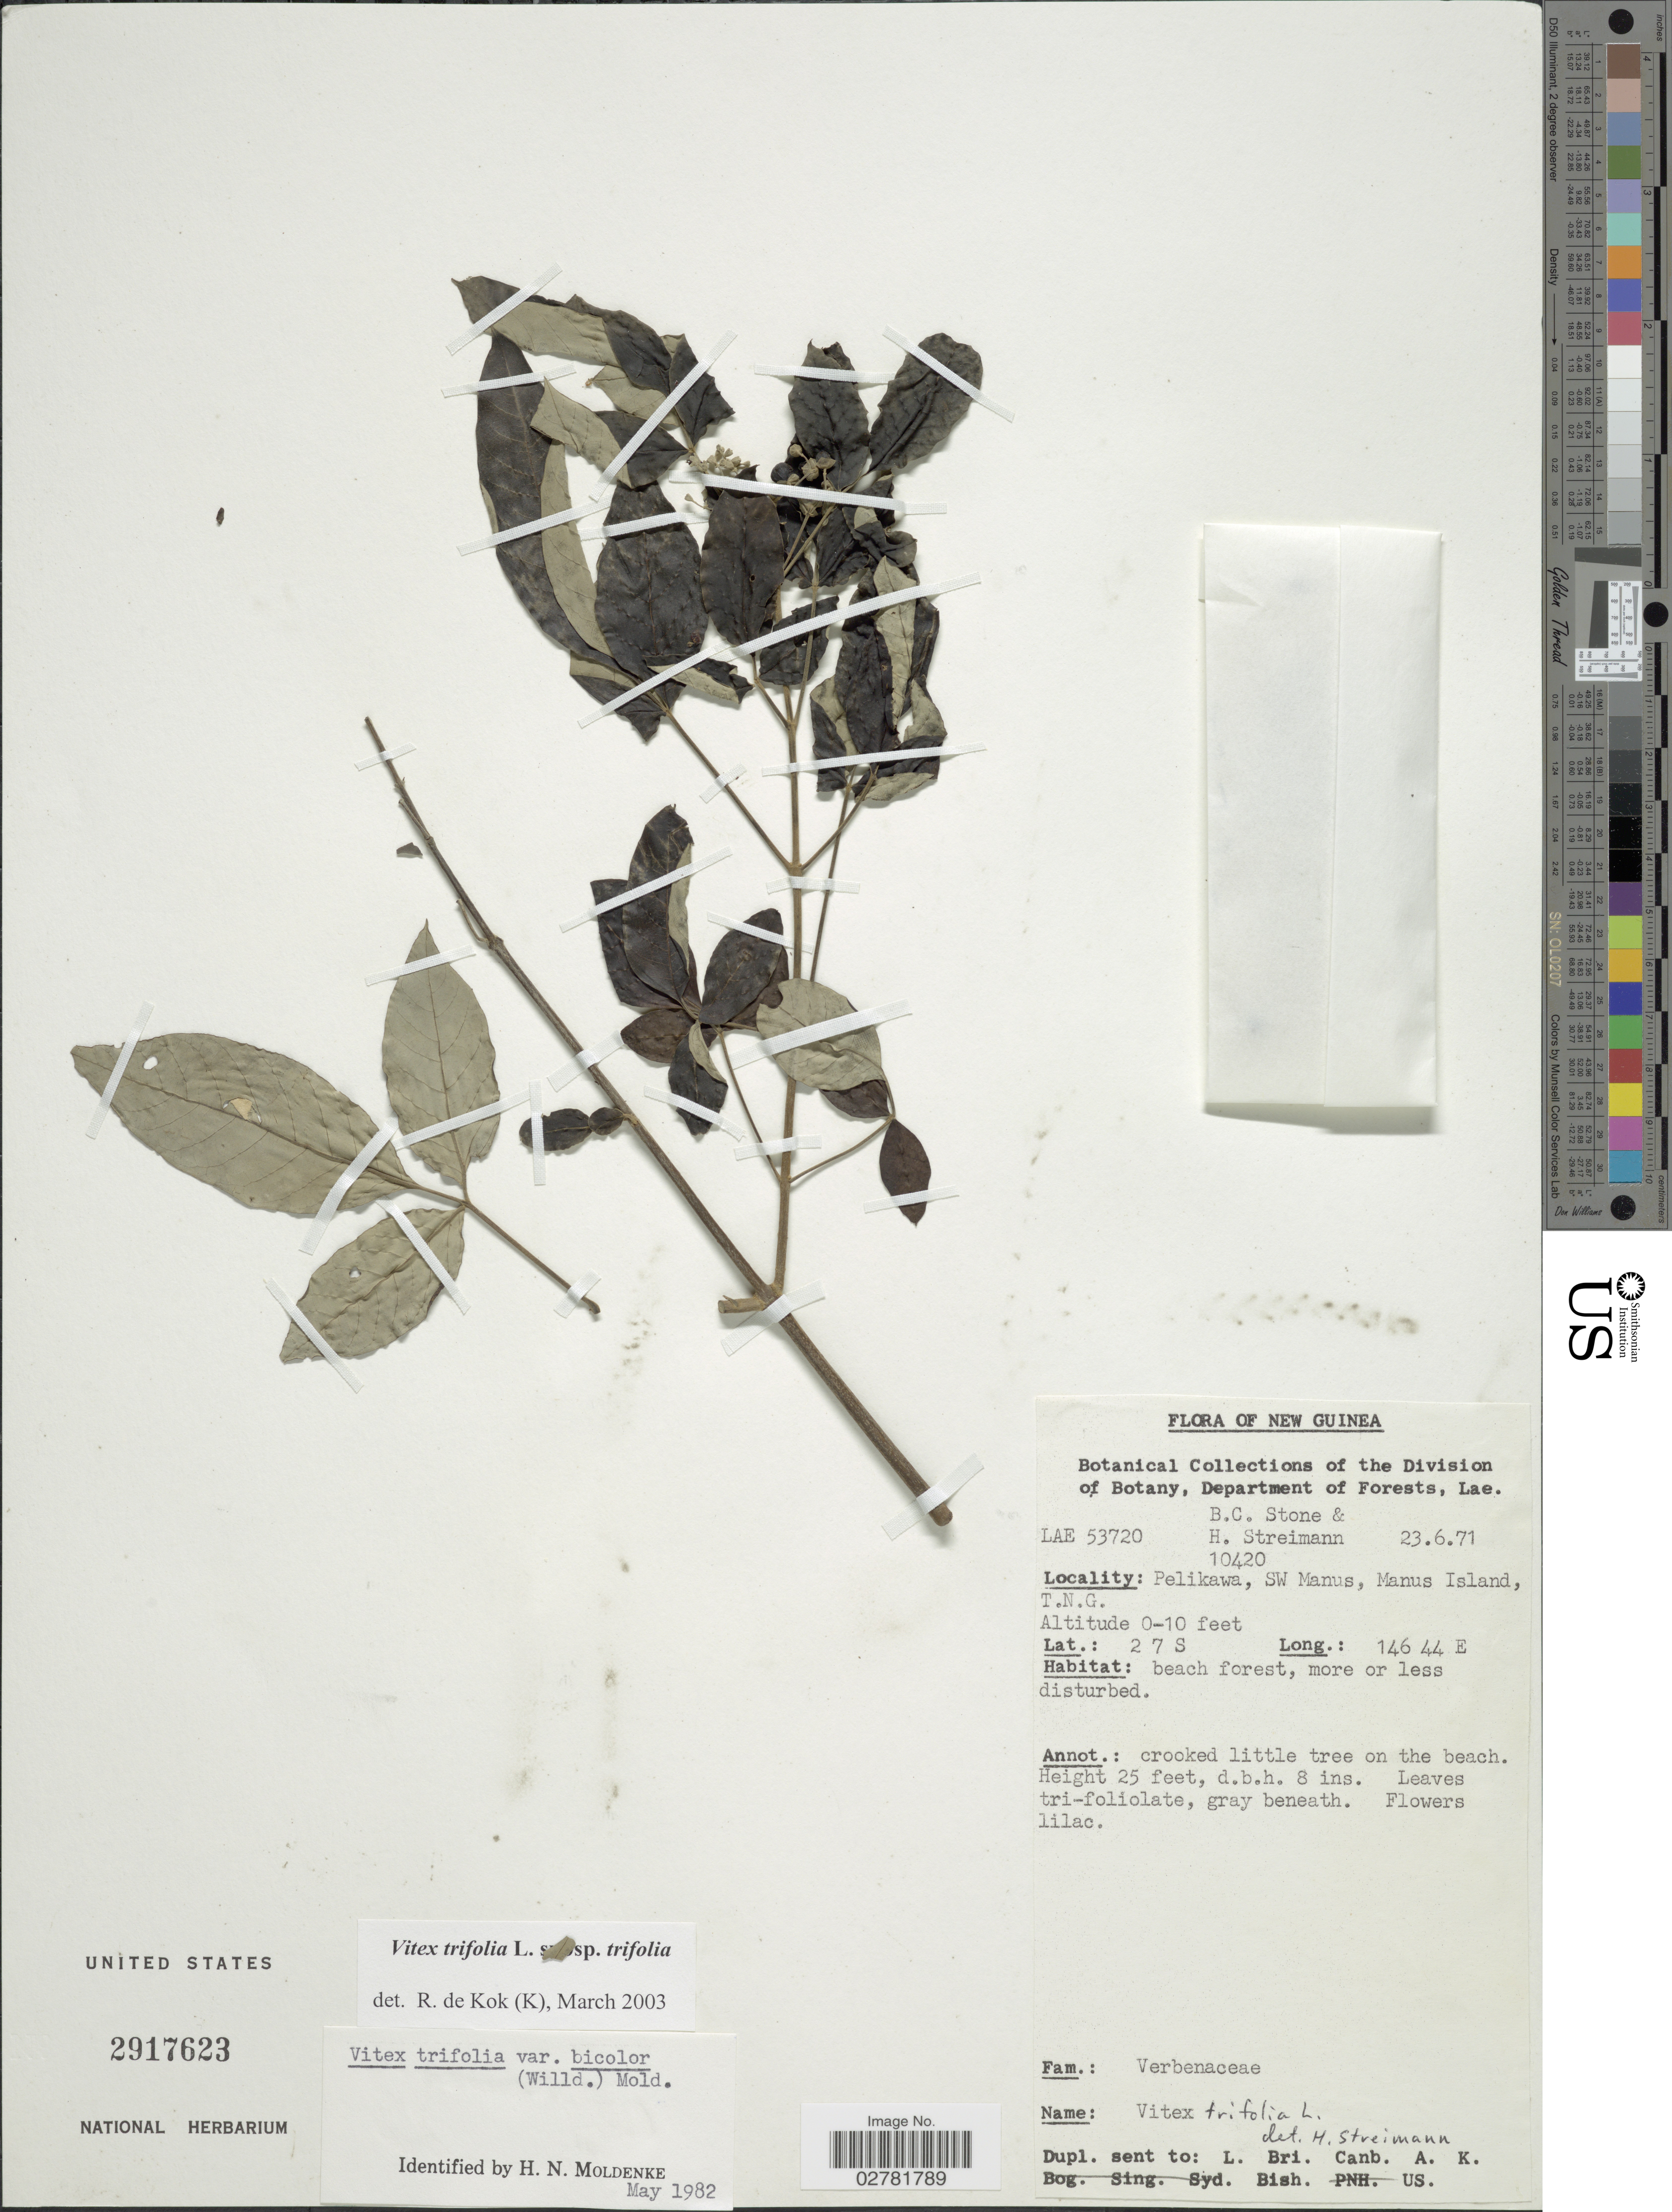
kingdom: Plantae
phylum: Tracheophyta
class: Magnoliopsida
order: Lamiales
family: Lamiaceae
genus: Vitex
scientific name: Vitex trifolia var. trifolia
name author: L.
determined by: Kok, R. de, (K)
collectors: B. C. Stone & H. Streimann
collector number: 10420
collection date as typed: Transcribed d/m/y: 23/6/71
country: Papua New Guinea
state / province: Manus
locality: New Guinea. Pelikawa, SW Manus, Manus Island, T.N.G.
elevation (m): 0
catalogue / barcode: US 2917623